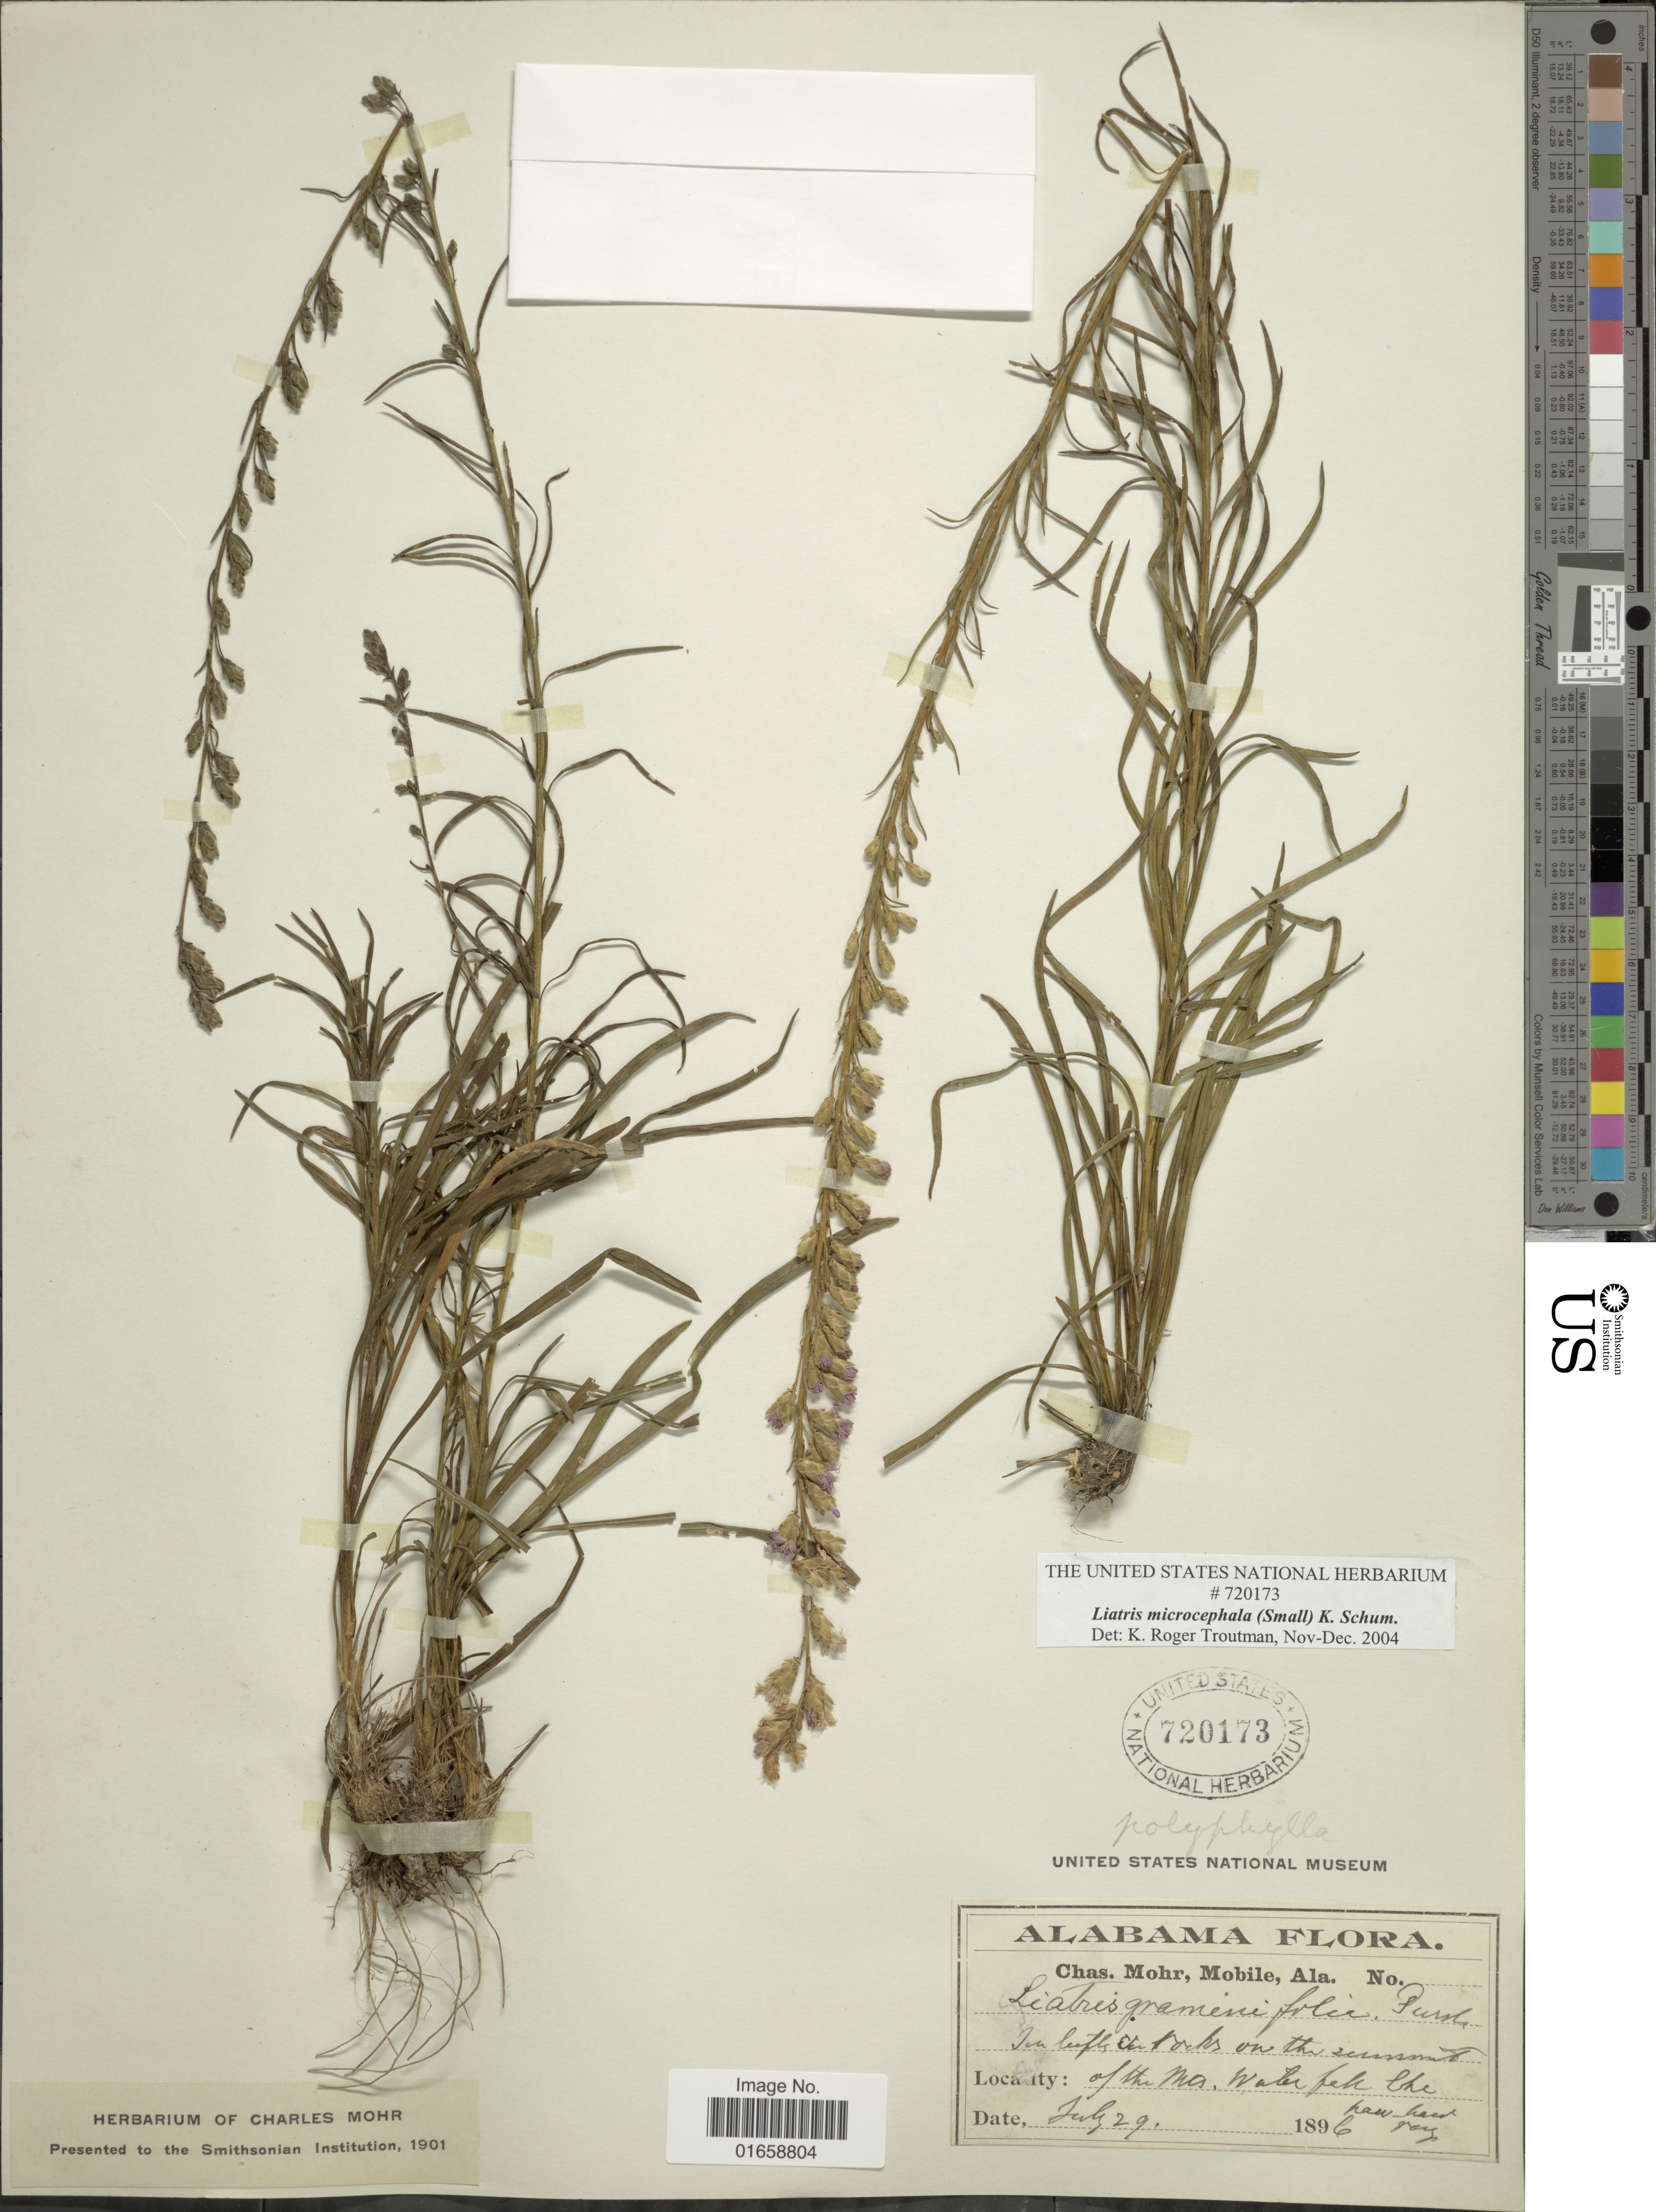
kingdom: Plantae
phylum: Tracheophyta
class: Magnoliopsida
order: Asterales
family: Asteraceae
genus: Liatris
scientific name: Liatris microcephala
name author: (Small) K. Schum.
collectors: Mohr, C. T. (herbarium)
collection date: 1896-07-29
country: United States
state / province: Alabama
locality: On the summit of the Mts.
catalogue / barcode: US 720173